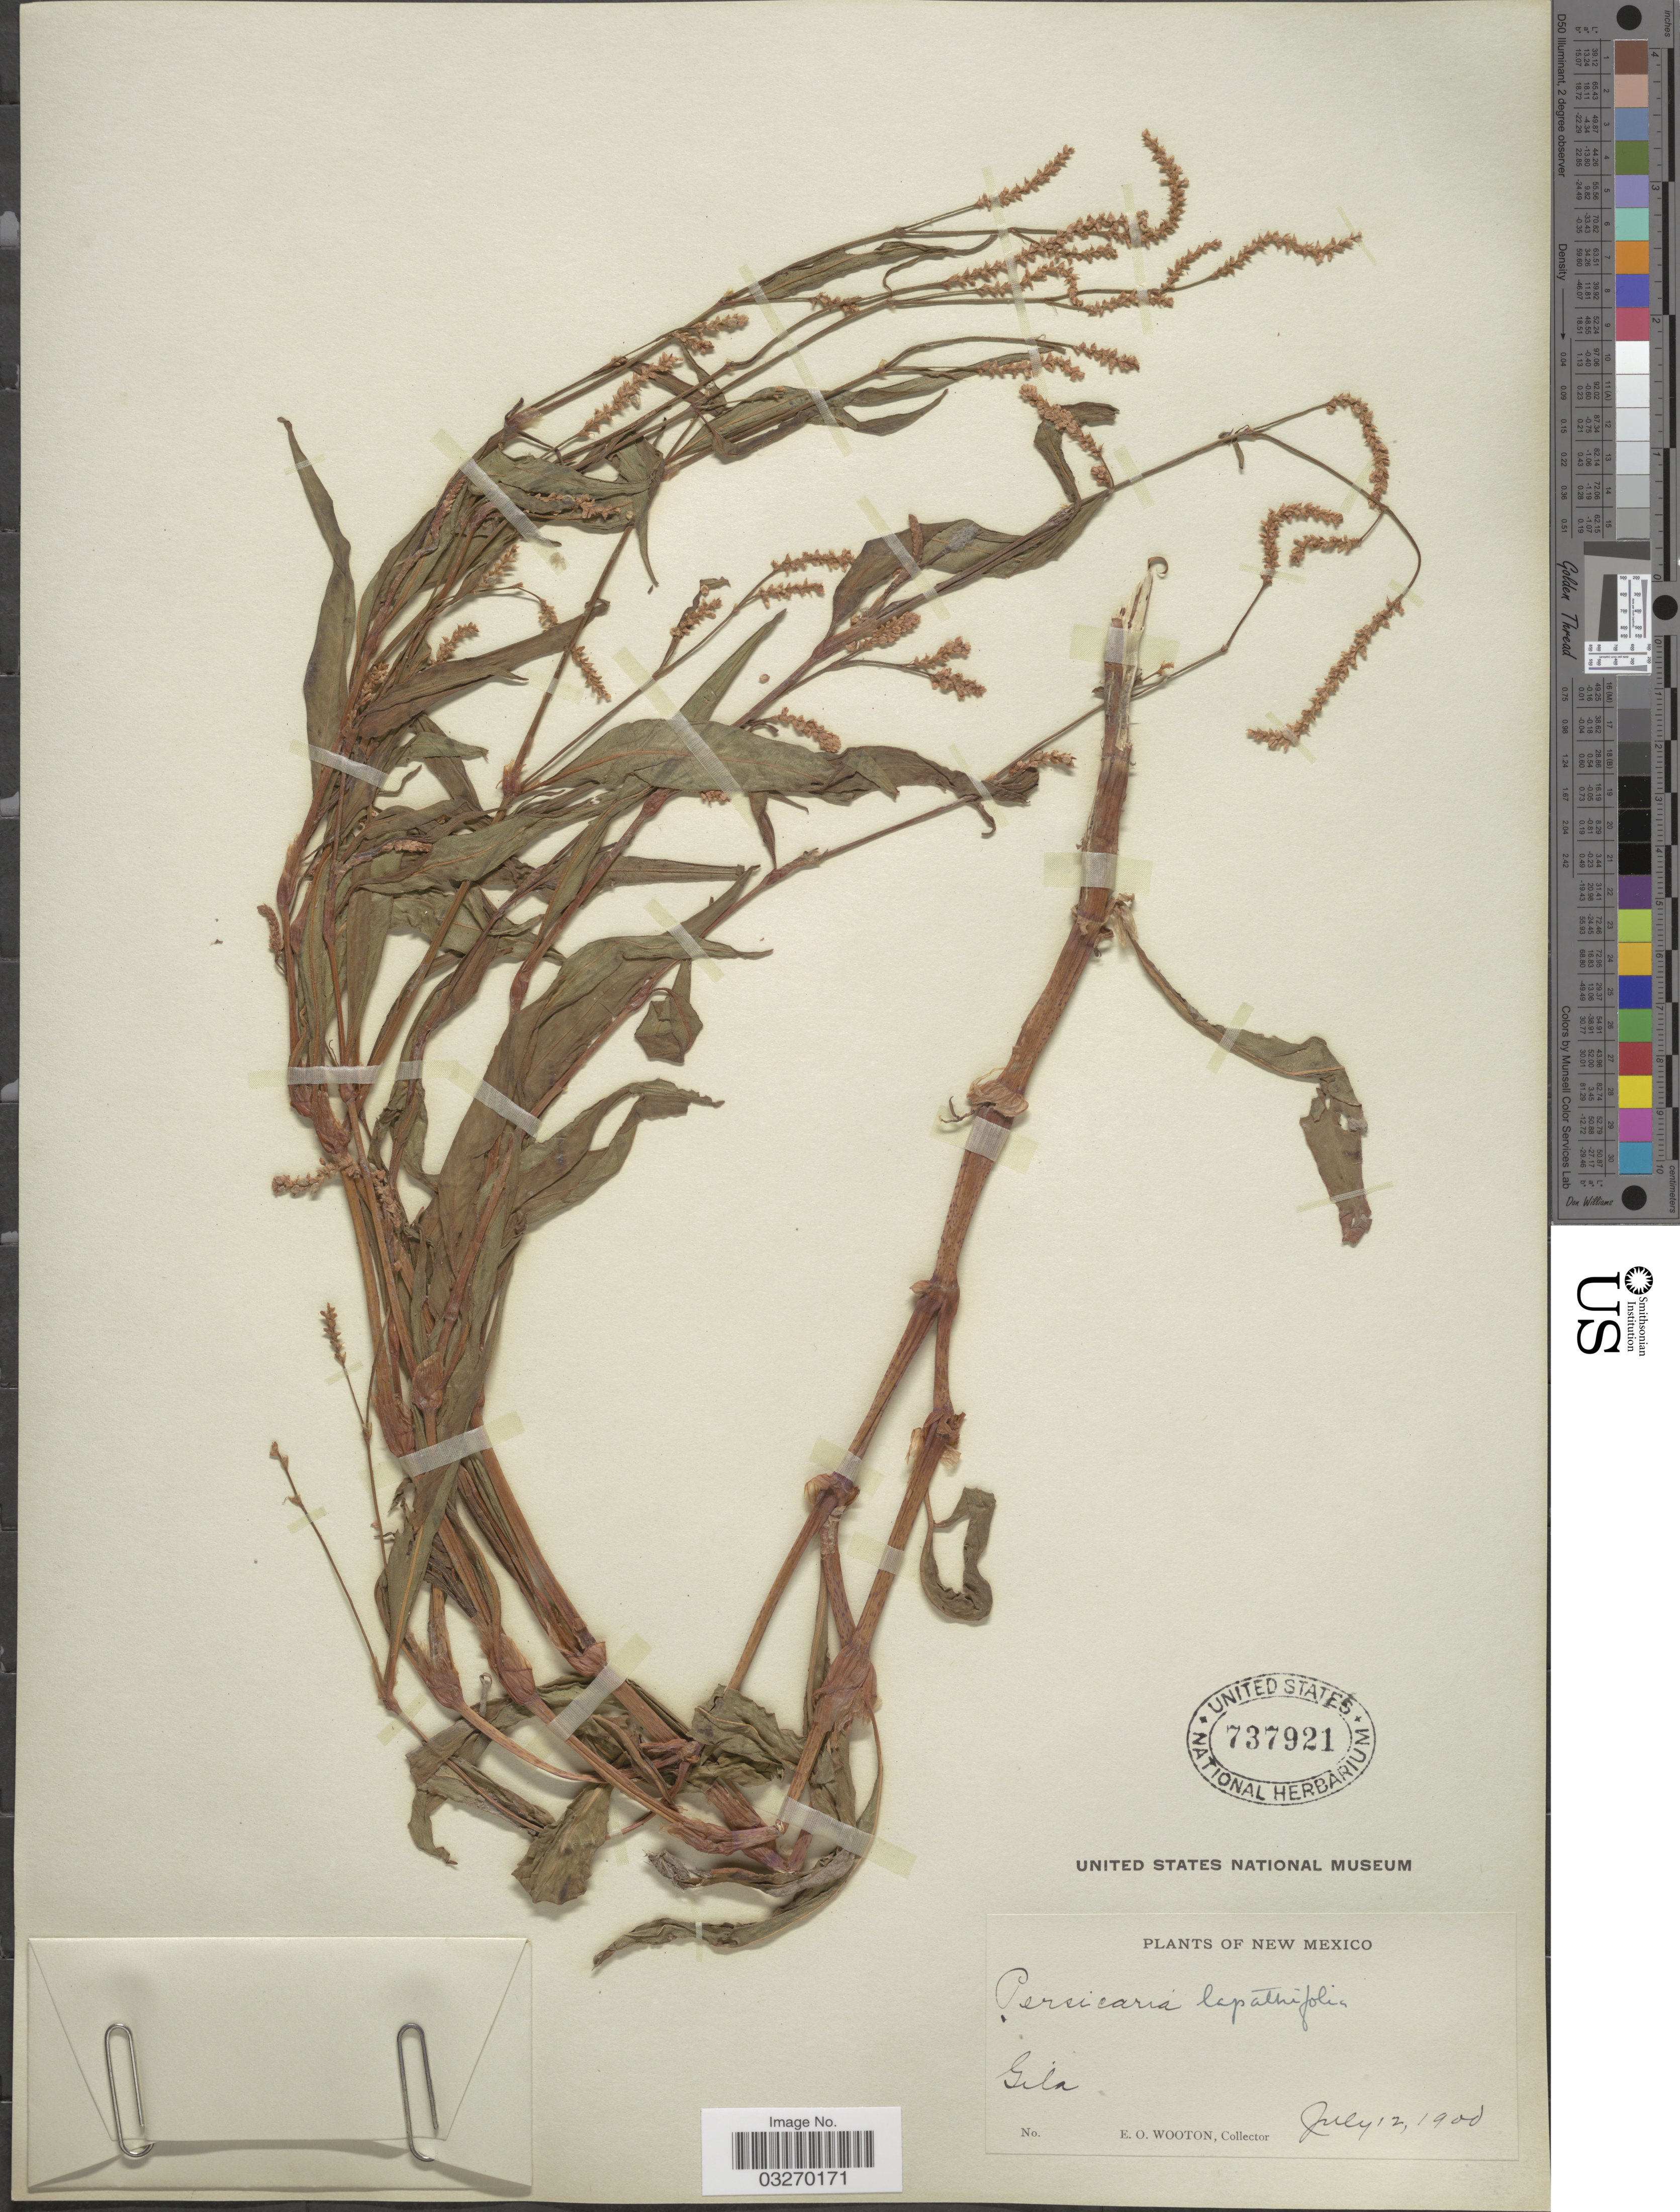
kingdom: Plantae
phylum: Tracheophyta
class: Magnoliopsida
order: Caryophyllales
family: Polygonaceae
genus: Persicaria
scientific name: Persicaria lapathifolia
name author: (L.) Delarbre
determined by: Atha, D. E.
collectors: E. O. Wooton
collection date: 1900-07-12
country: United States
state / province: New Mexico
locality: Gila.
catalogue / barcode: US 737921